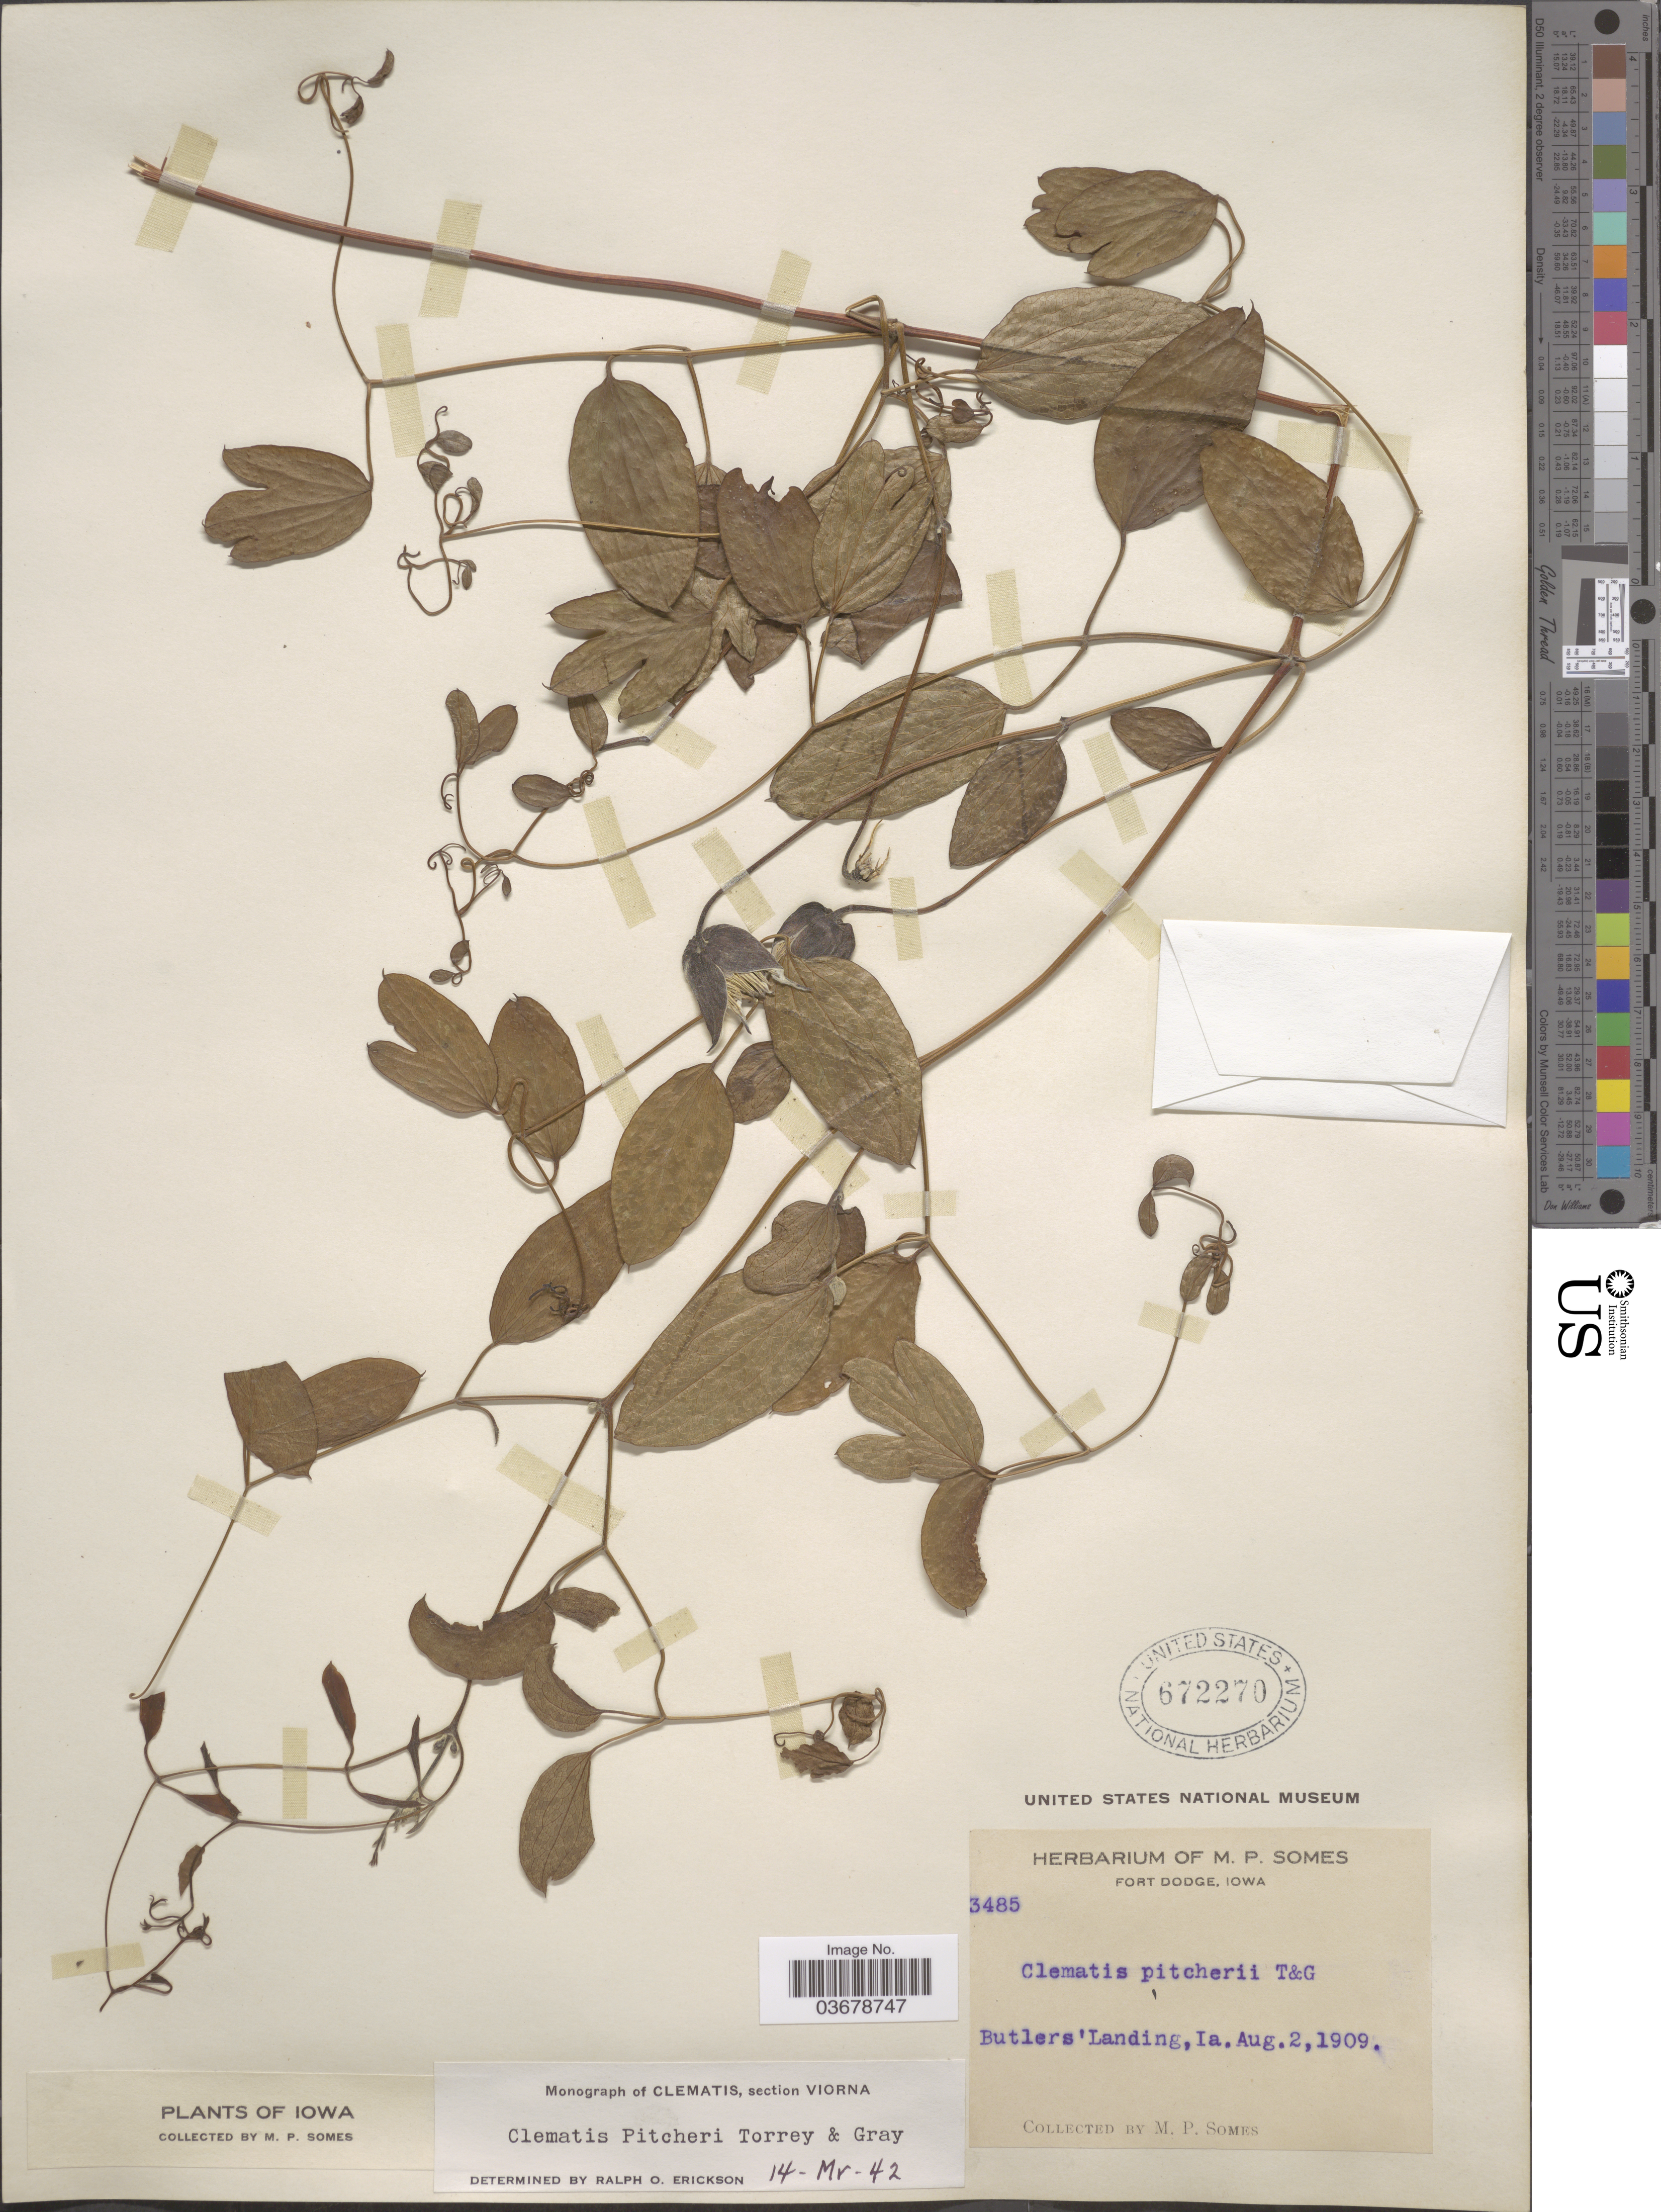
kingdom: Plantae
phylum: Tracheophyta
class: Magnoliopsida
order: Ranunculales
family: Ranunculaceae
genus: Clematis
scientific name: Clematis viorna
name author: L.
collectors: M. Somes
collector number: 3485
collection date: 1909-08-02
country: United States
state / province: Iowa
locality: Butlers' Landing.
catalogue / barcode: US 672270